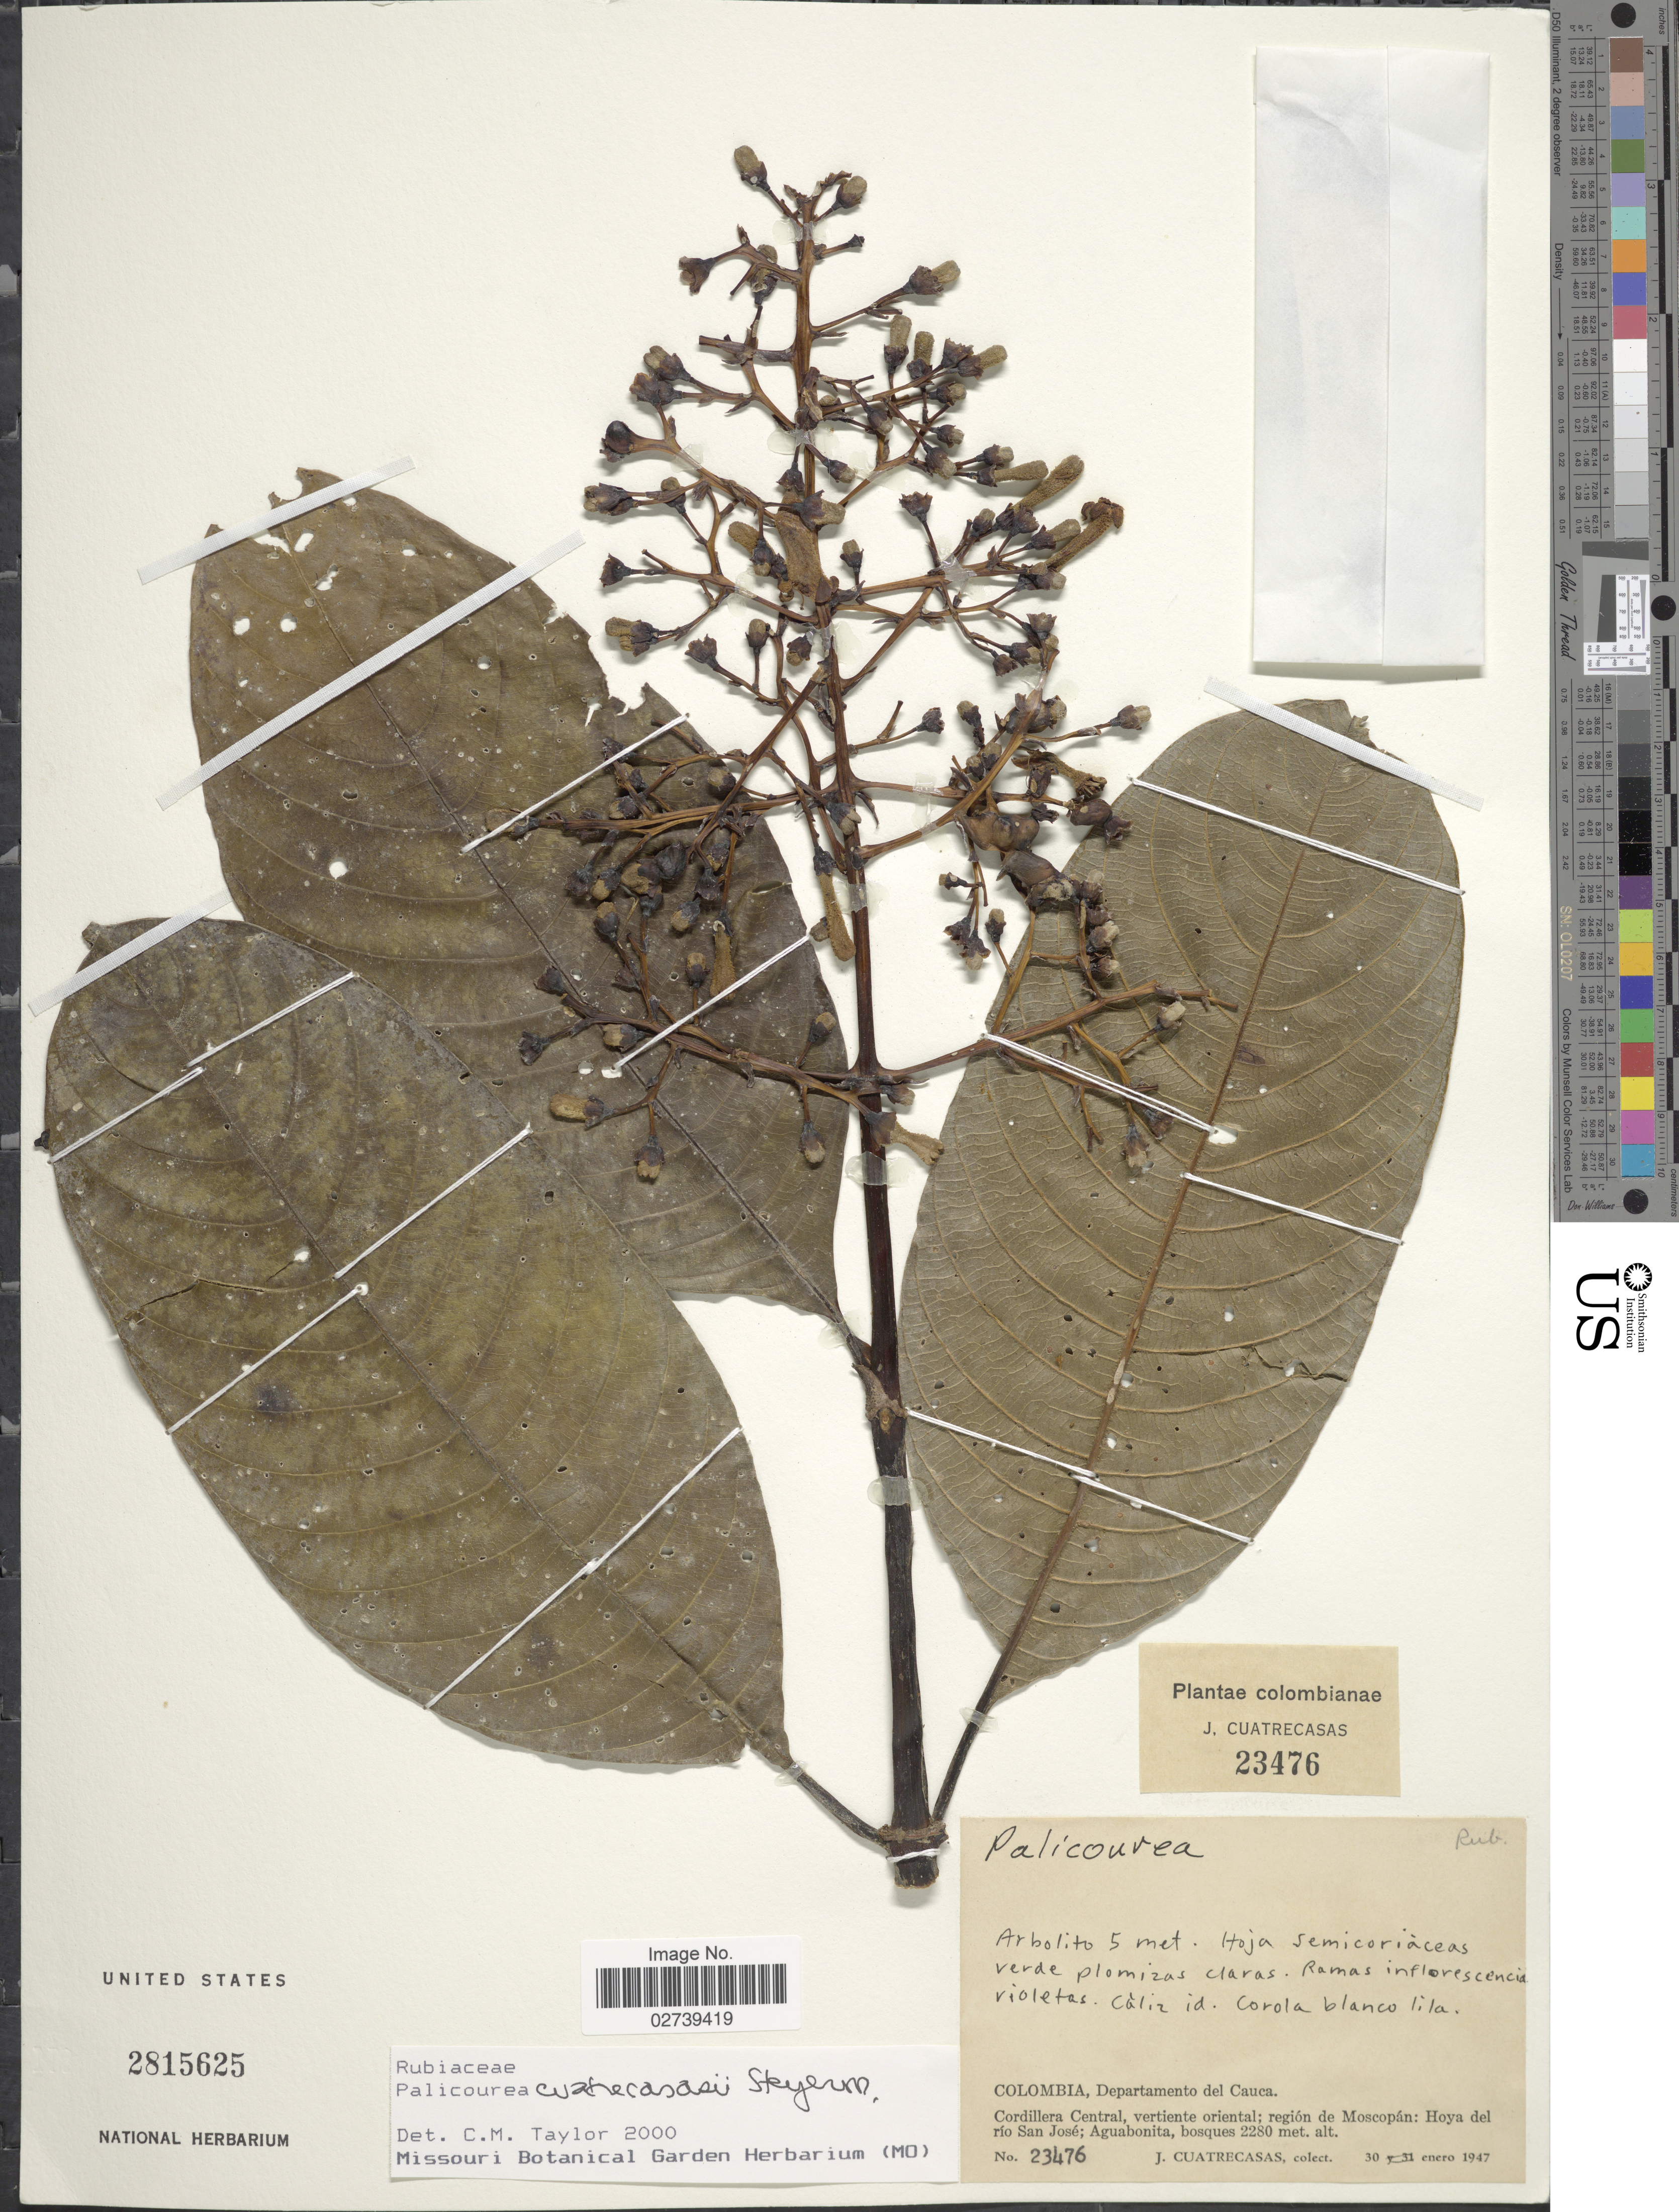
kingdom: Plantae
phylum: Tracheophyta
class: Magnoliopsida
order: Gentianales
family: Rubiaceae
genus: Palicourea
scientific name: Palicourea cuatrecasasii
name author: Standl. ex Steyerm.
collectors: J. Cuatrecasas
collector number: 23476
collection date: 1947-01-30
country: Colombia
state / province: Cauca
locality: Colombianae, Cordillera Central, vertiente oriental; region de Moscopan: Hoya del rio San Jose; Aguabonita.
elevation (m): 2280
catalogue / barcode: US 2815625